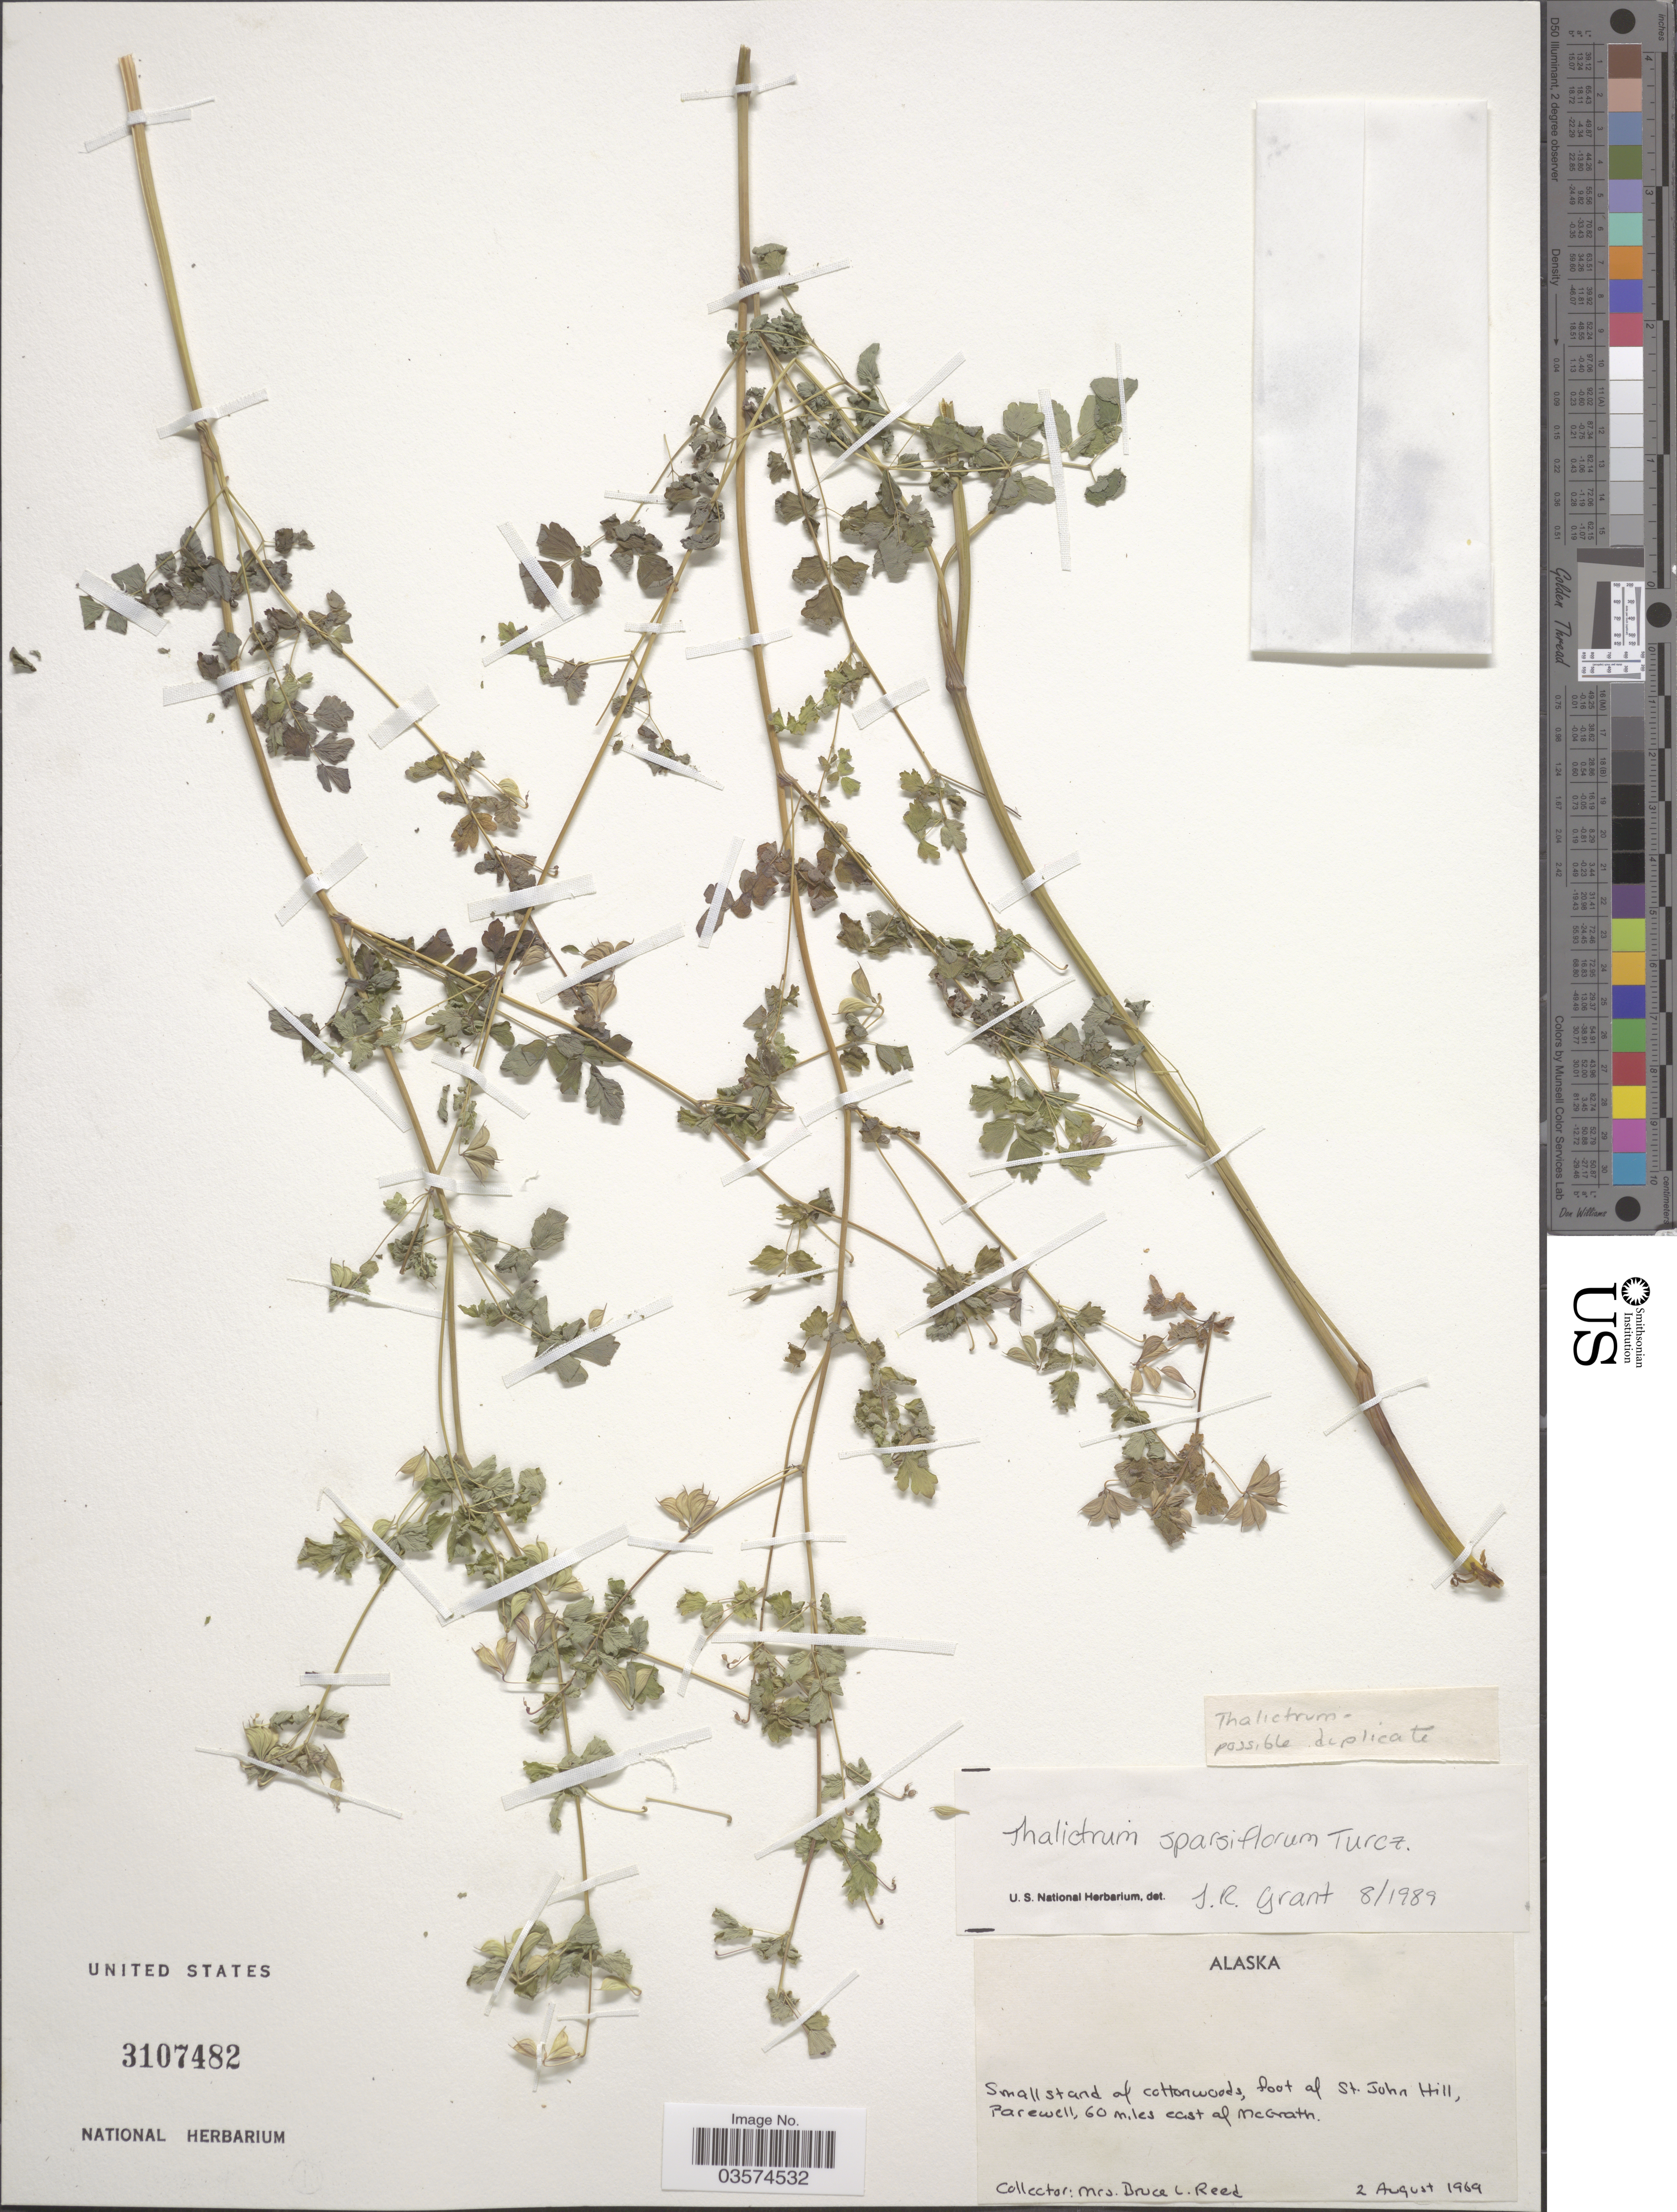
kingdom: Plantae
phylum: Tracheophyta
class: Magnoliopsida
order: Ranunculales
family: Ranunculaceae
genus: Thalictrum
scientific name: Thalictrum sparsiflorum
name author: Turcz. ex Fisch. & C.A. Mey.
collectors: B. Reed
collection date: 1969-08-02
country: United States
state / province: Alaska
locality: Small stand of cottonwoods, foot of St. John Hill, Farewell, 60 miles east of McGrath.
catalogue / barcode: US 3107482